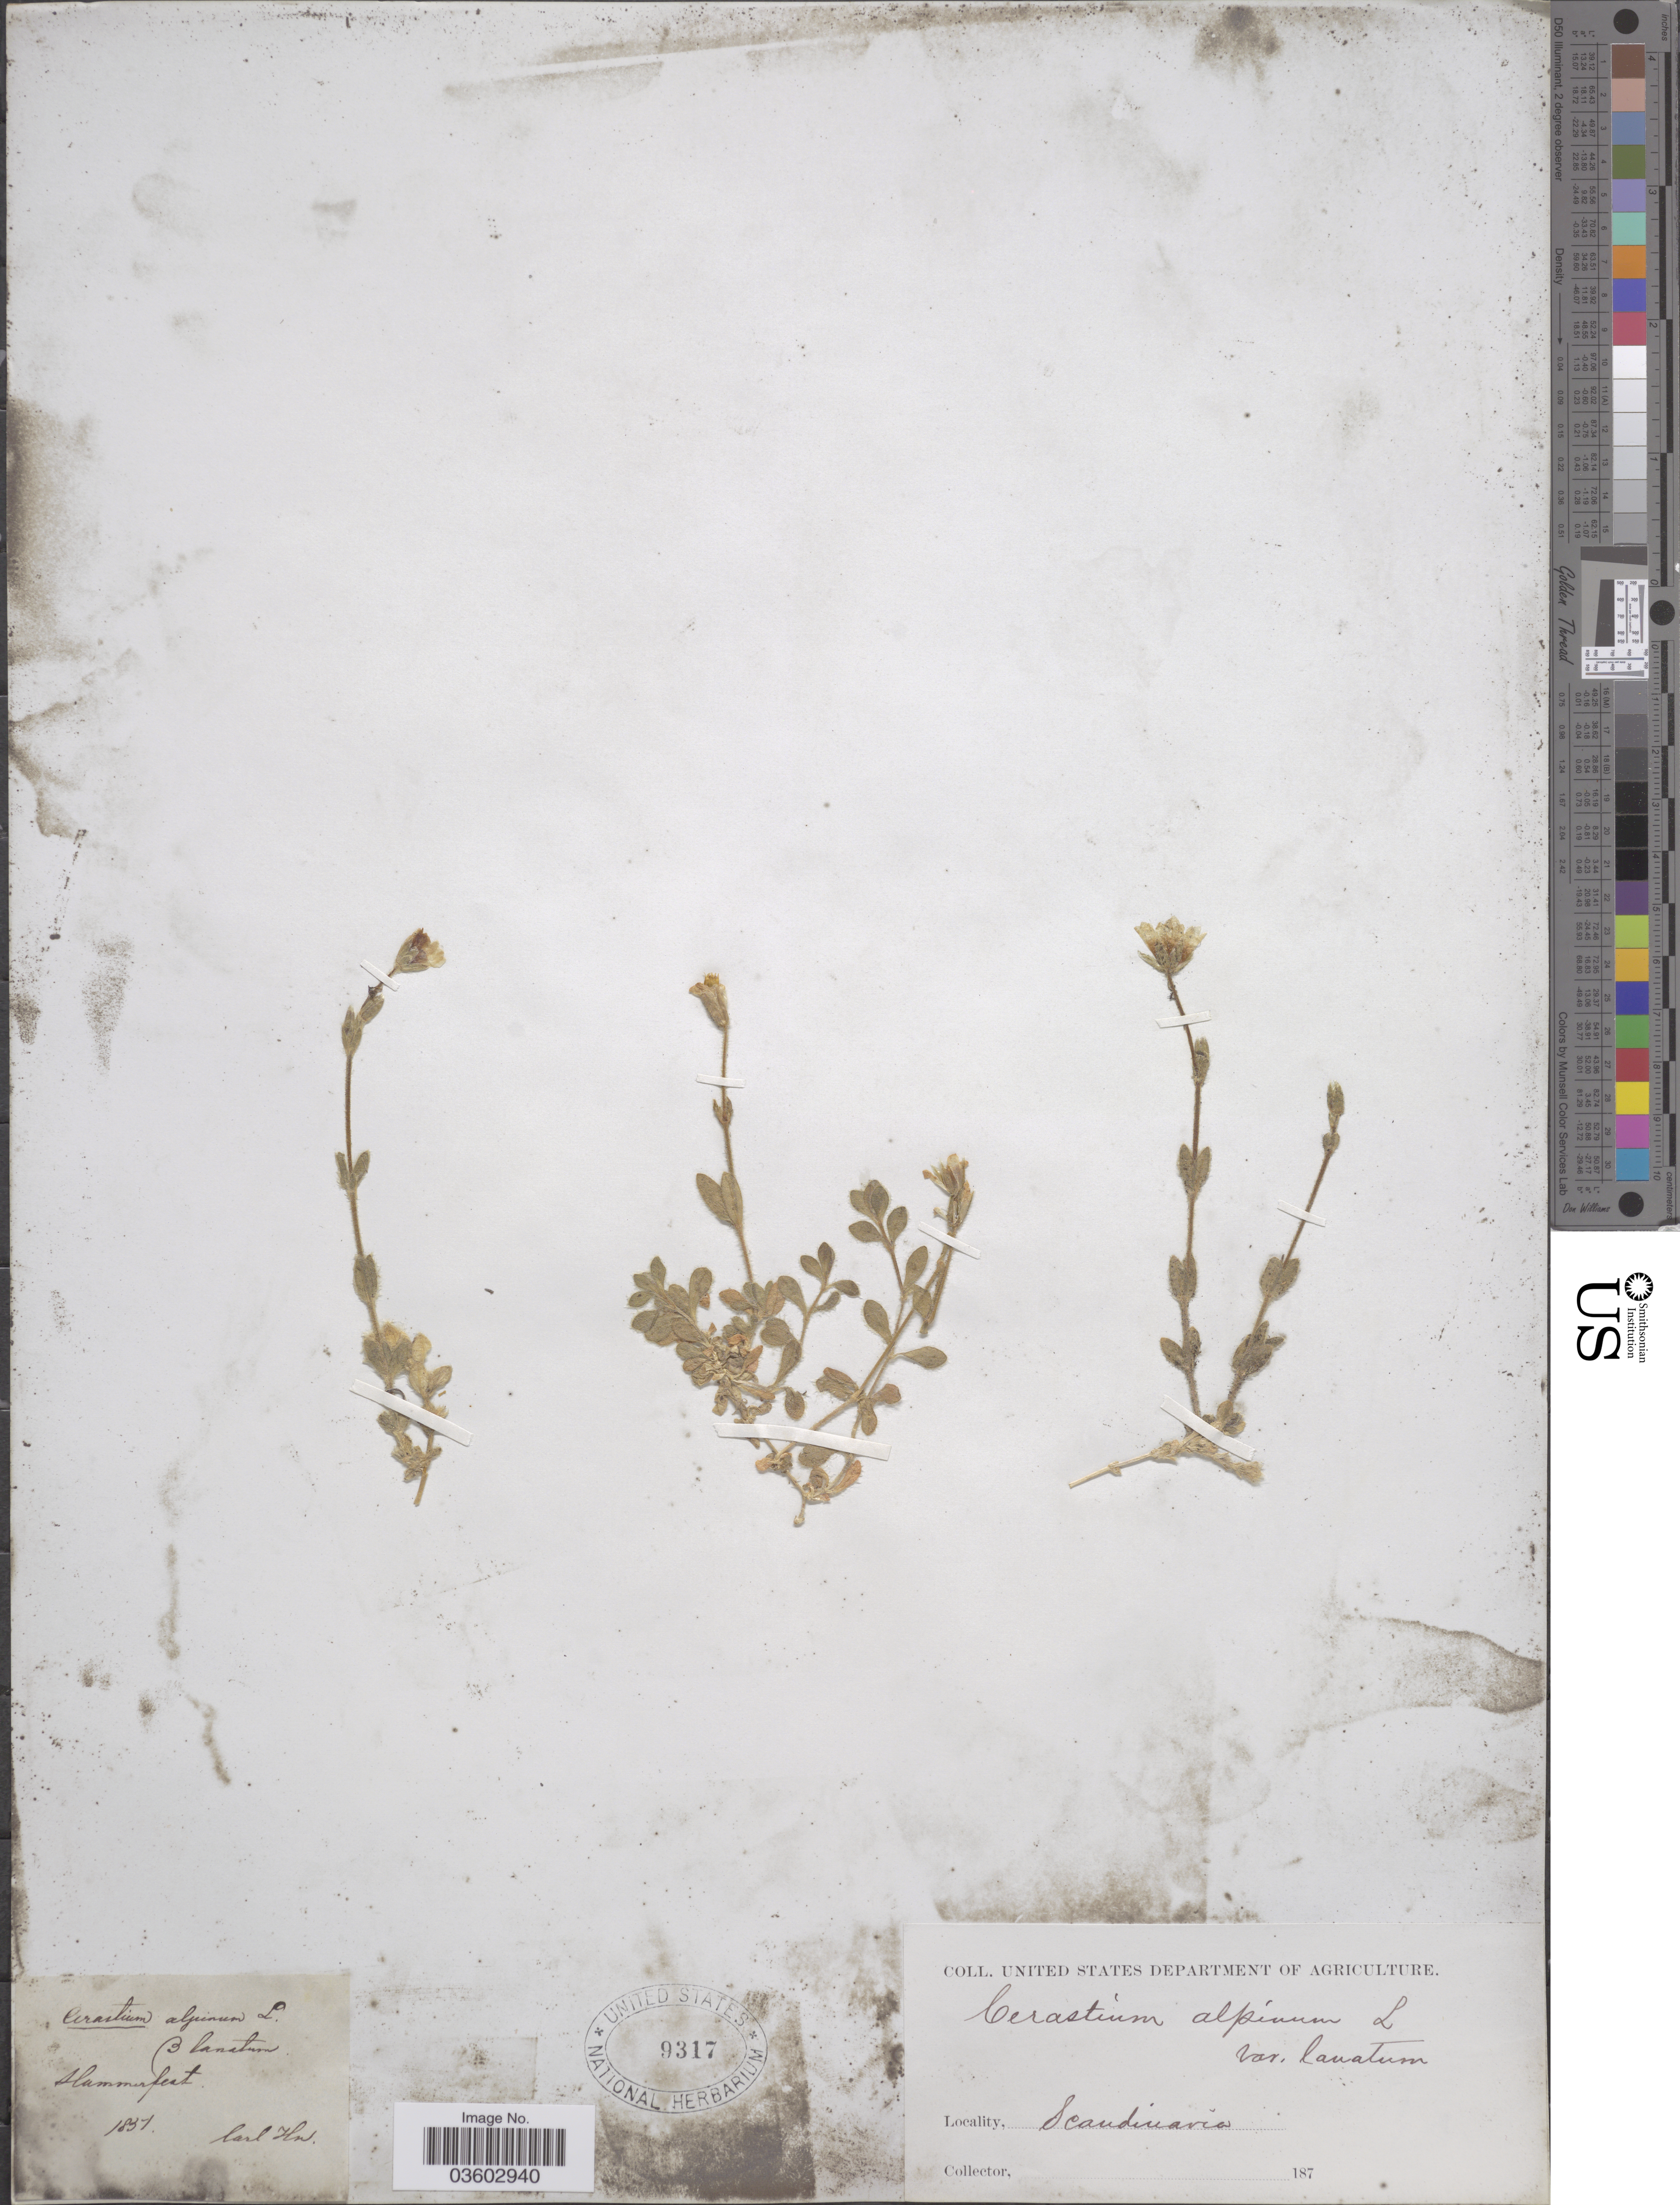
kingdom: Plantae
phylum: Tracheophyta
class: Magnoliopsida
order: Caryophyllales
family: Caryophyllaceae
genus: Cerastium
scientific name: Cerastium alpinum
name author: L.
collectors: C. Hn.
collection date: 1837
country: Norway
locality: Hammerfest, Scandinavia.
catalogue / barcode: US 9317